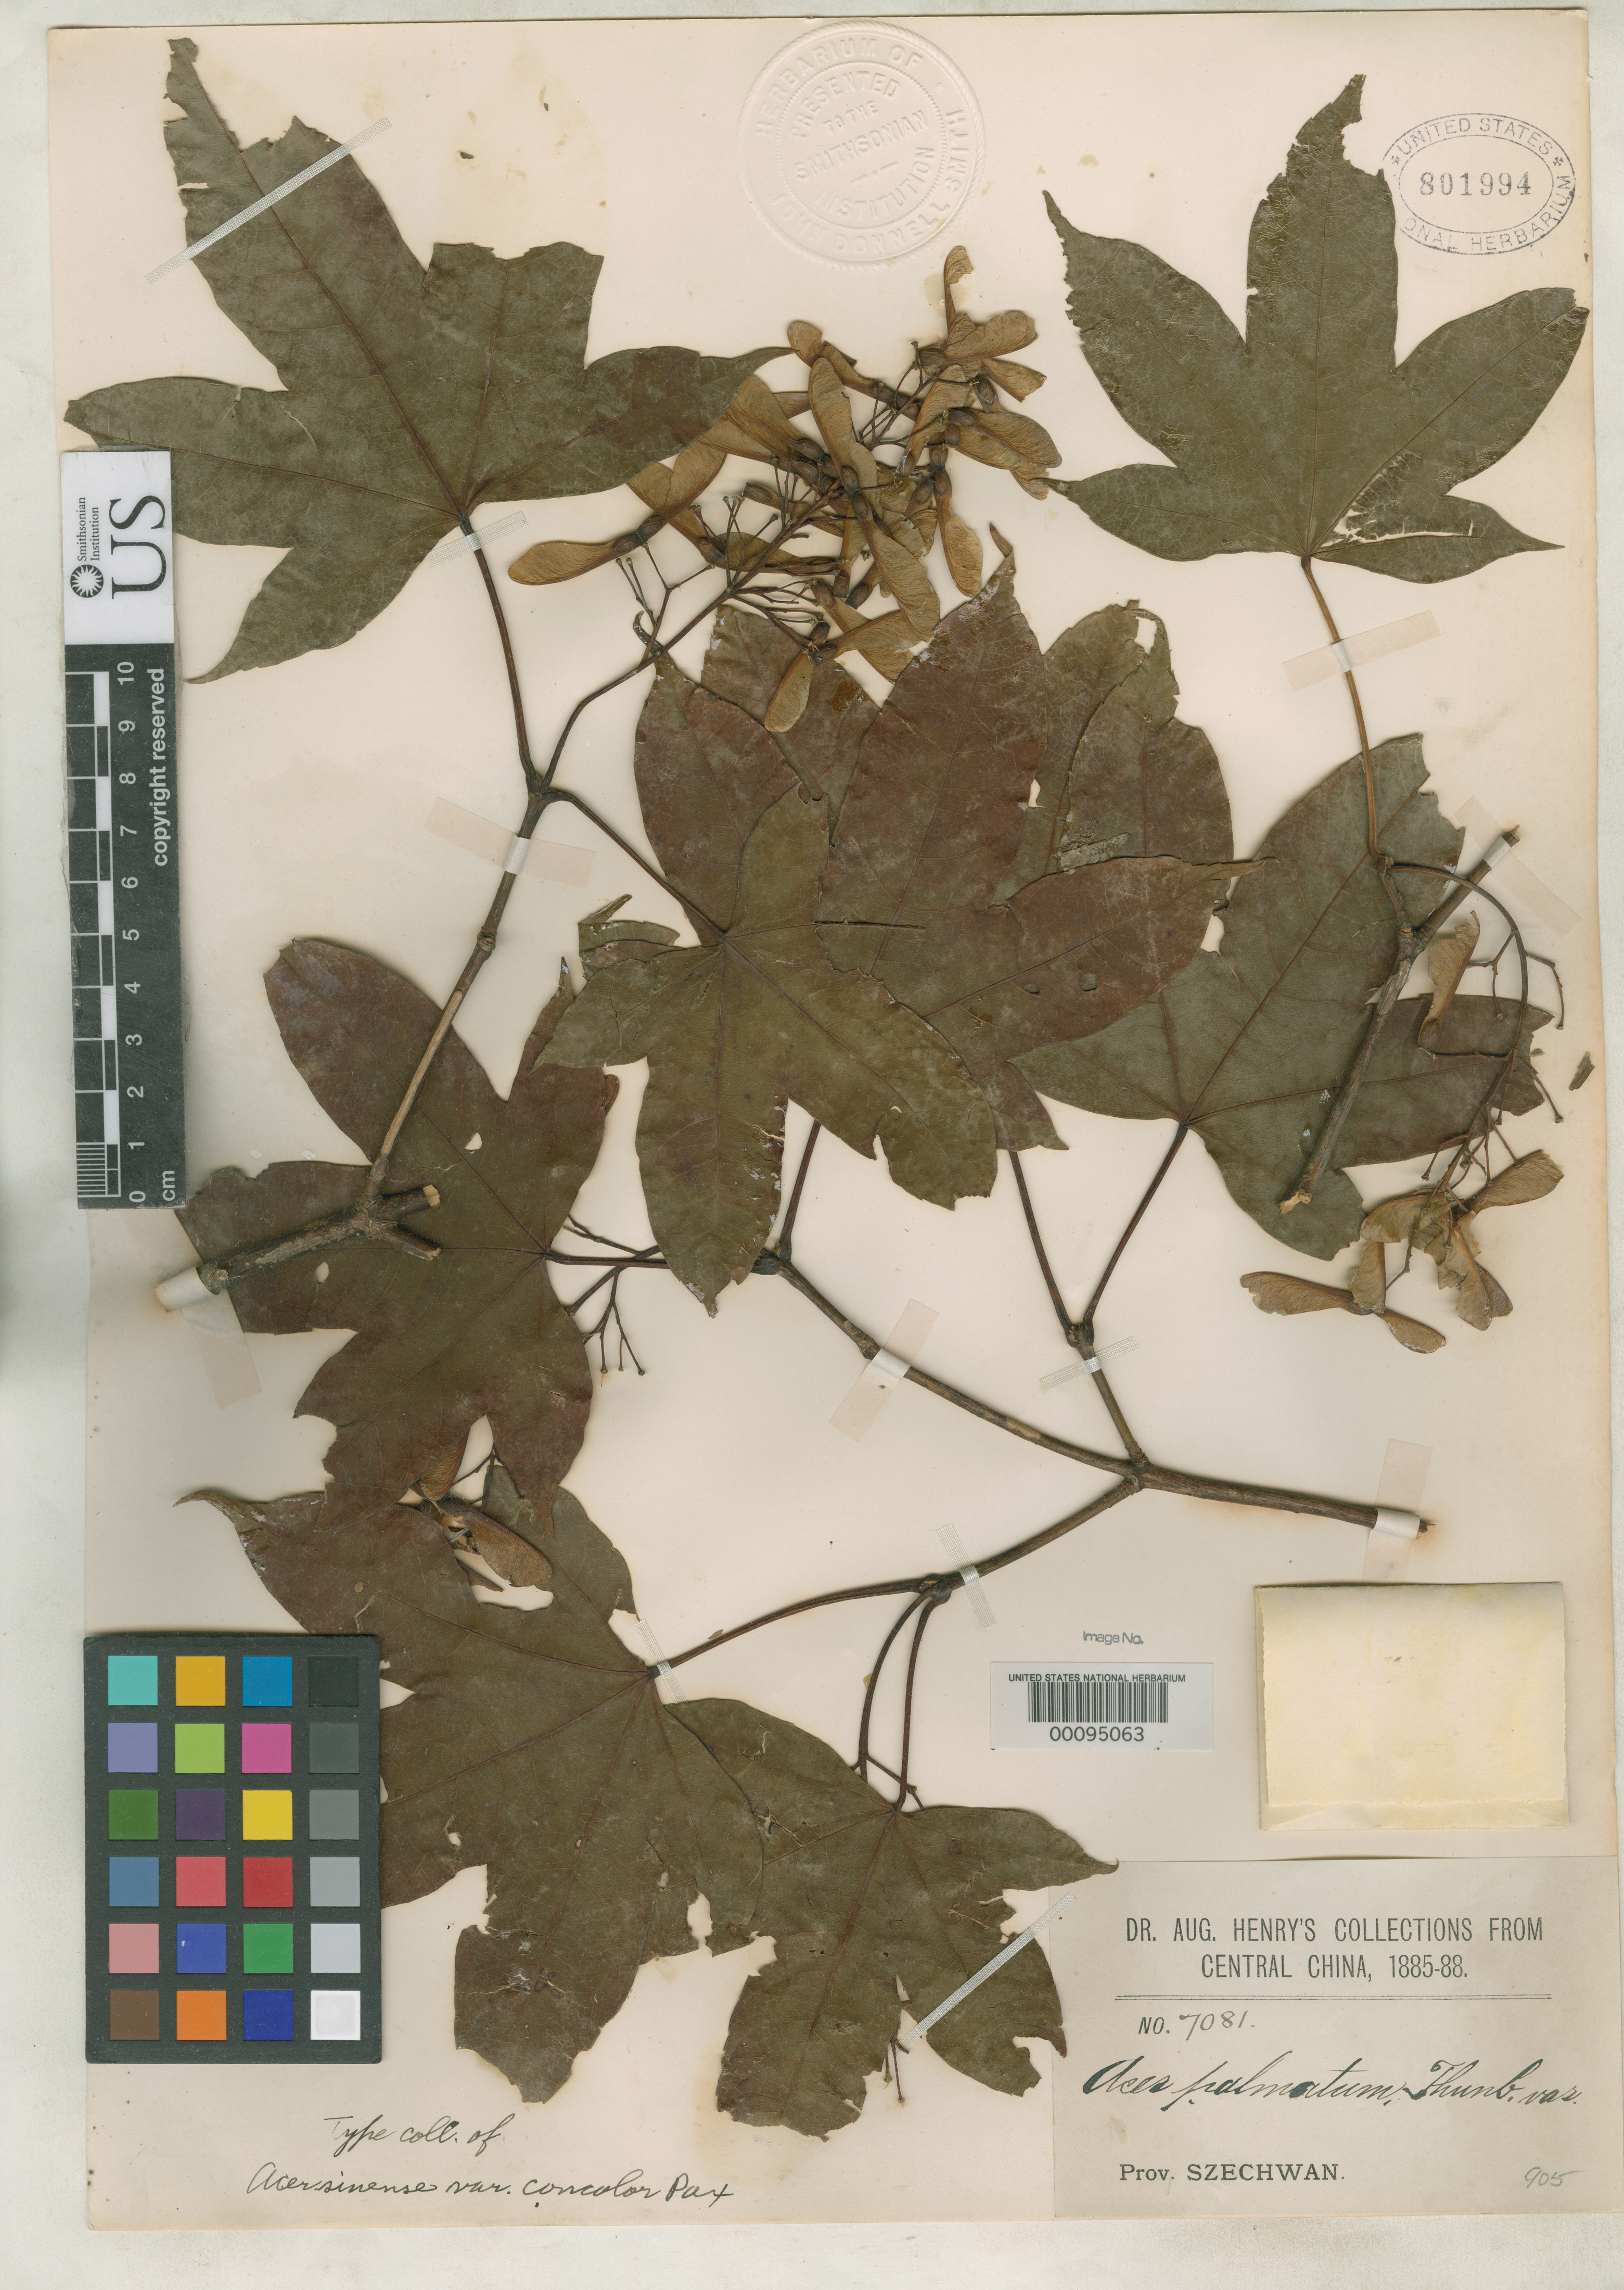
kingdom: Plantae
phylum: Tracheophyta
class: Magnoliopsida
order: Sapindales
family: Sapindaceae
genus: Acer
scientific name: Acer sinense var. concolor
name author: Pax in Engl.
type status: Isotype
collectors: A. Henry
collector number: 7081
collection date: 1885/1888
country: China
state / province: Sichuan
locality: Central China. Prov. Szechwan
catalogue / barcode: US 801994